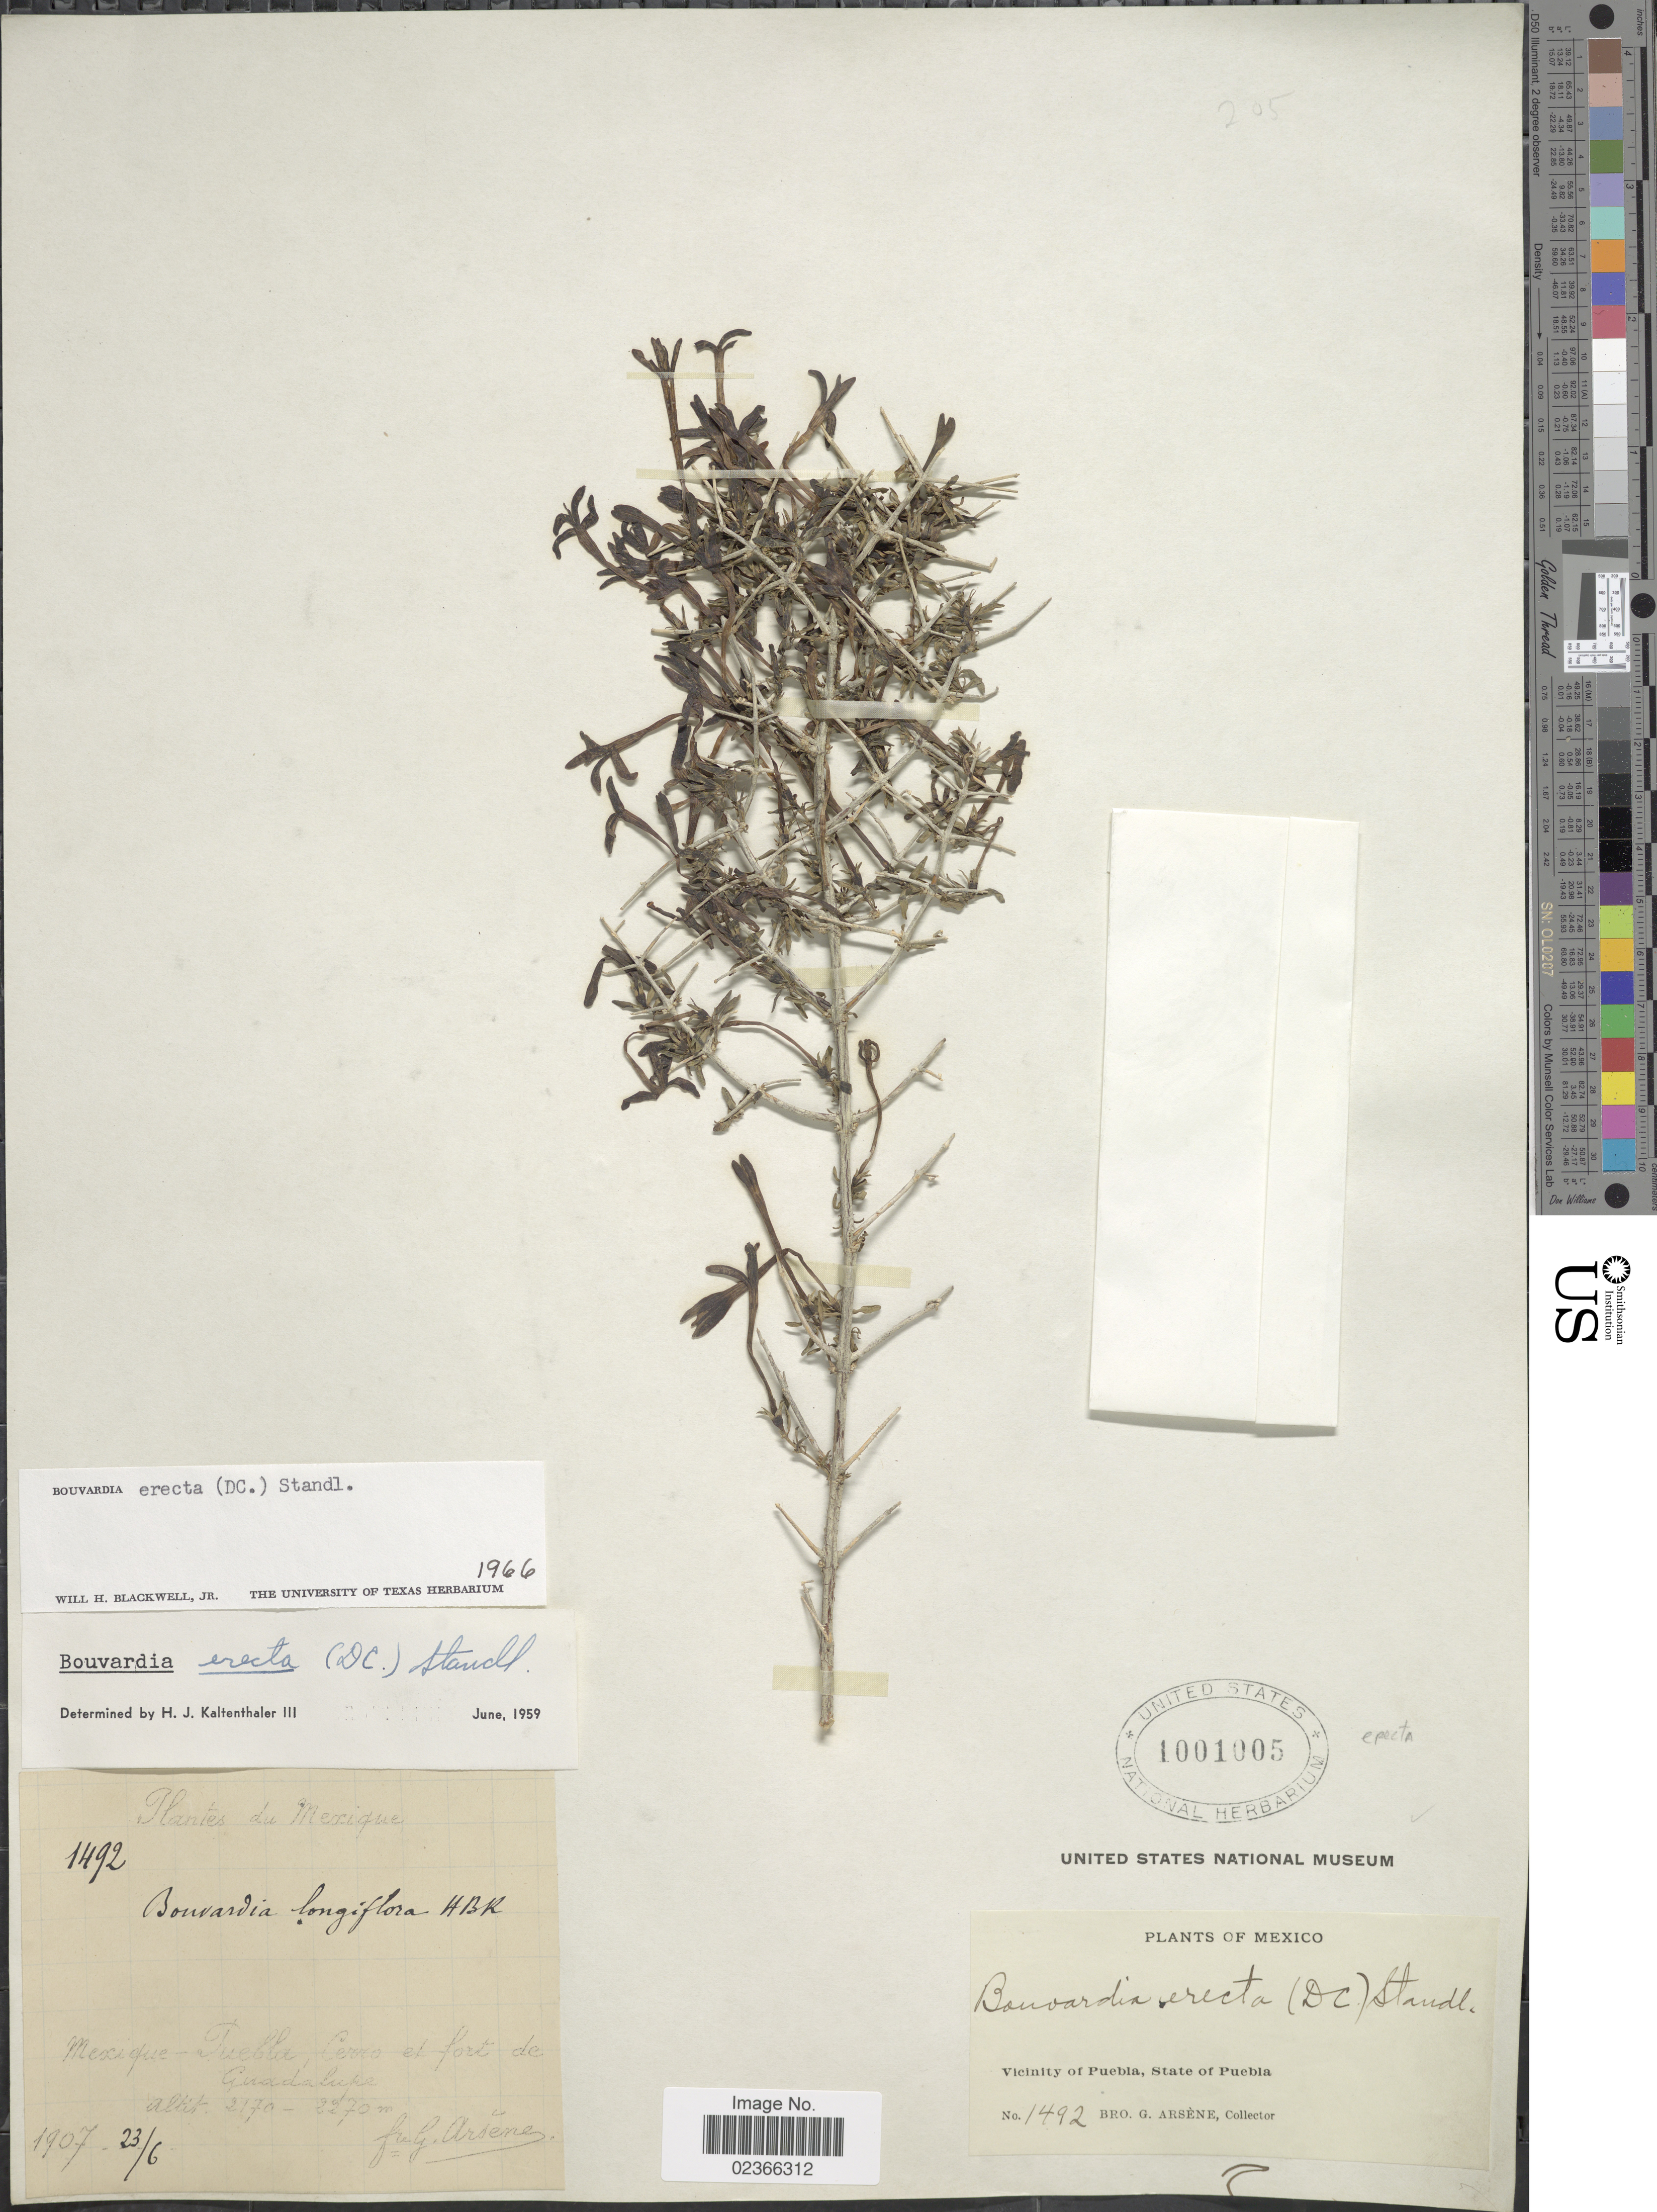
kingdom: Plantae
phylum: Tracheophyta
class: Magnoliopsida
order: Gentianales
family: Rubiaceae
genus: Bouvardia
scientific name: Bouvardia erecta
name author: (DC.) Standl.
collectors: Bro. G. Arsène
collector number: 1492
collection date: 1907-06-23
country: Mexico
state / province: Puebla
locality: Vicinity of Puebla, State of Puebla., Cerro et fort de Guadalupe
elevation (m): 2170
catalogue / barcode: US 1001005